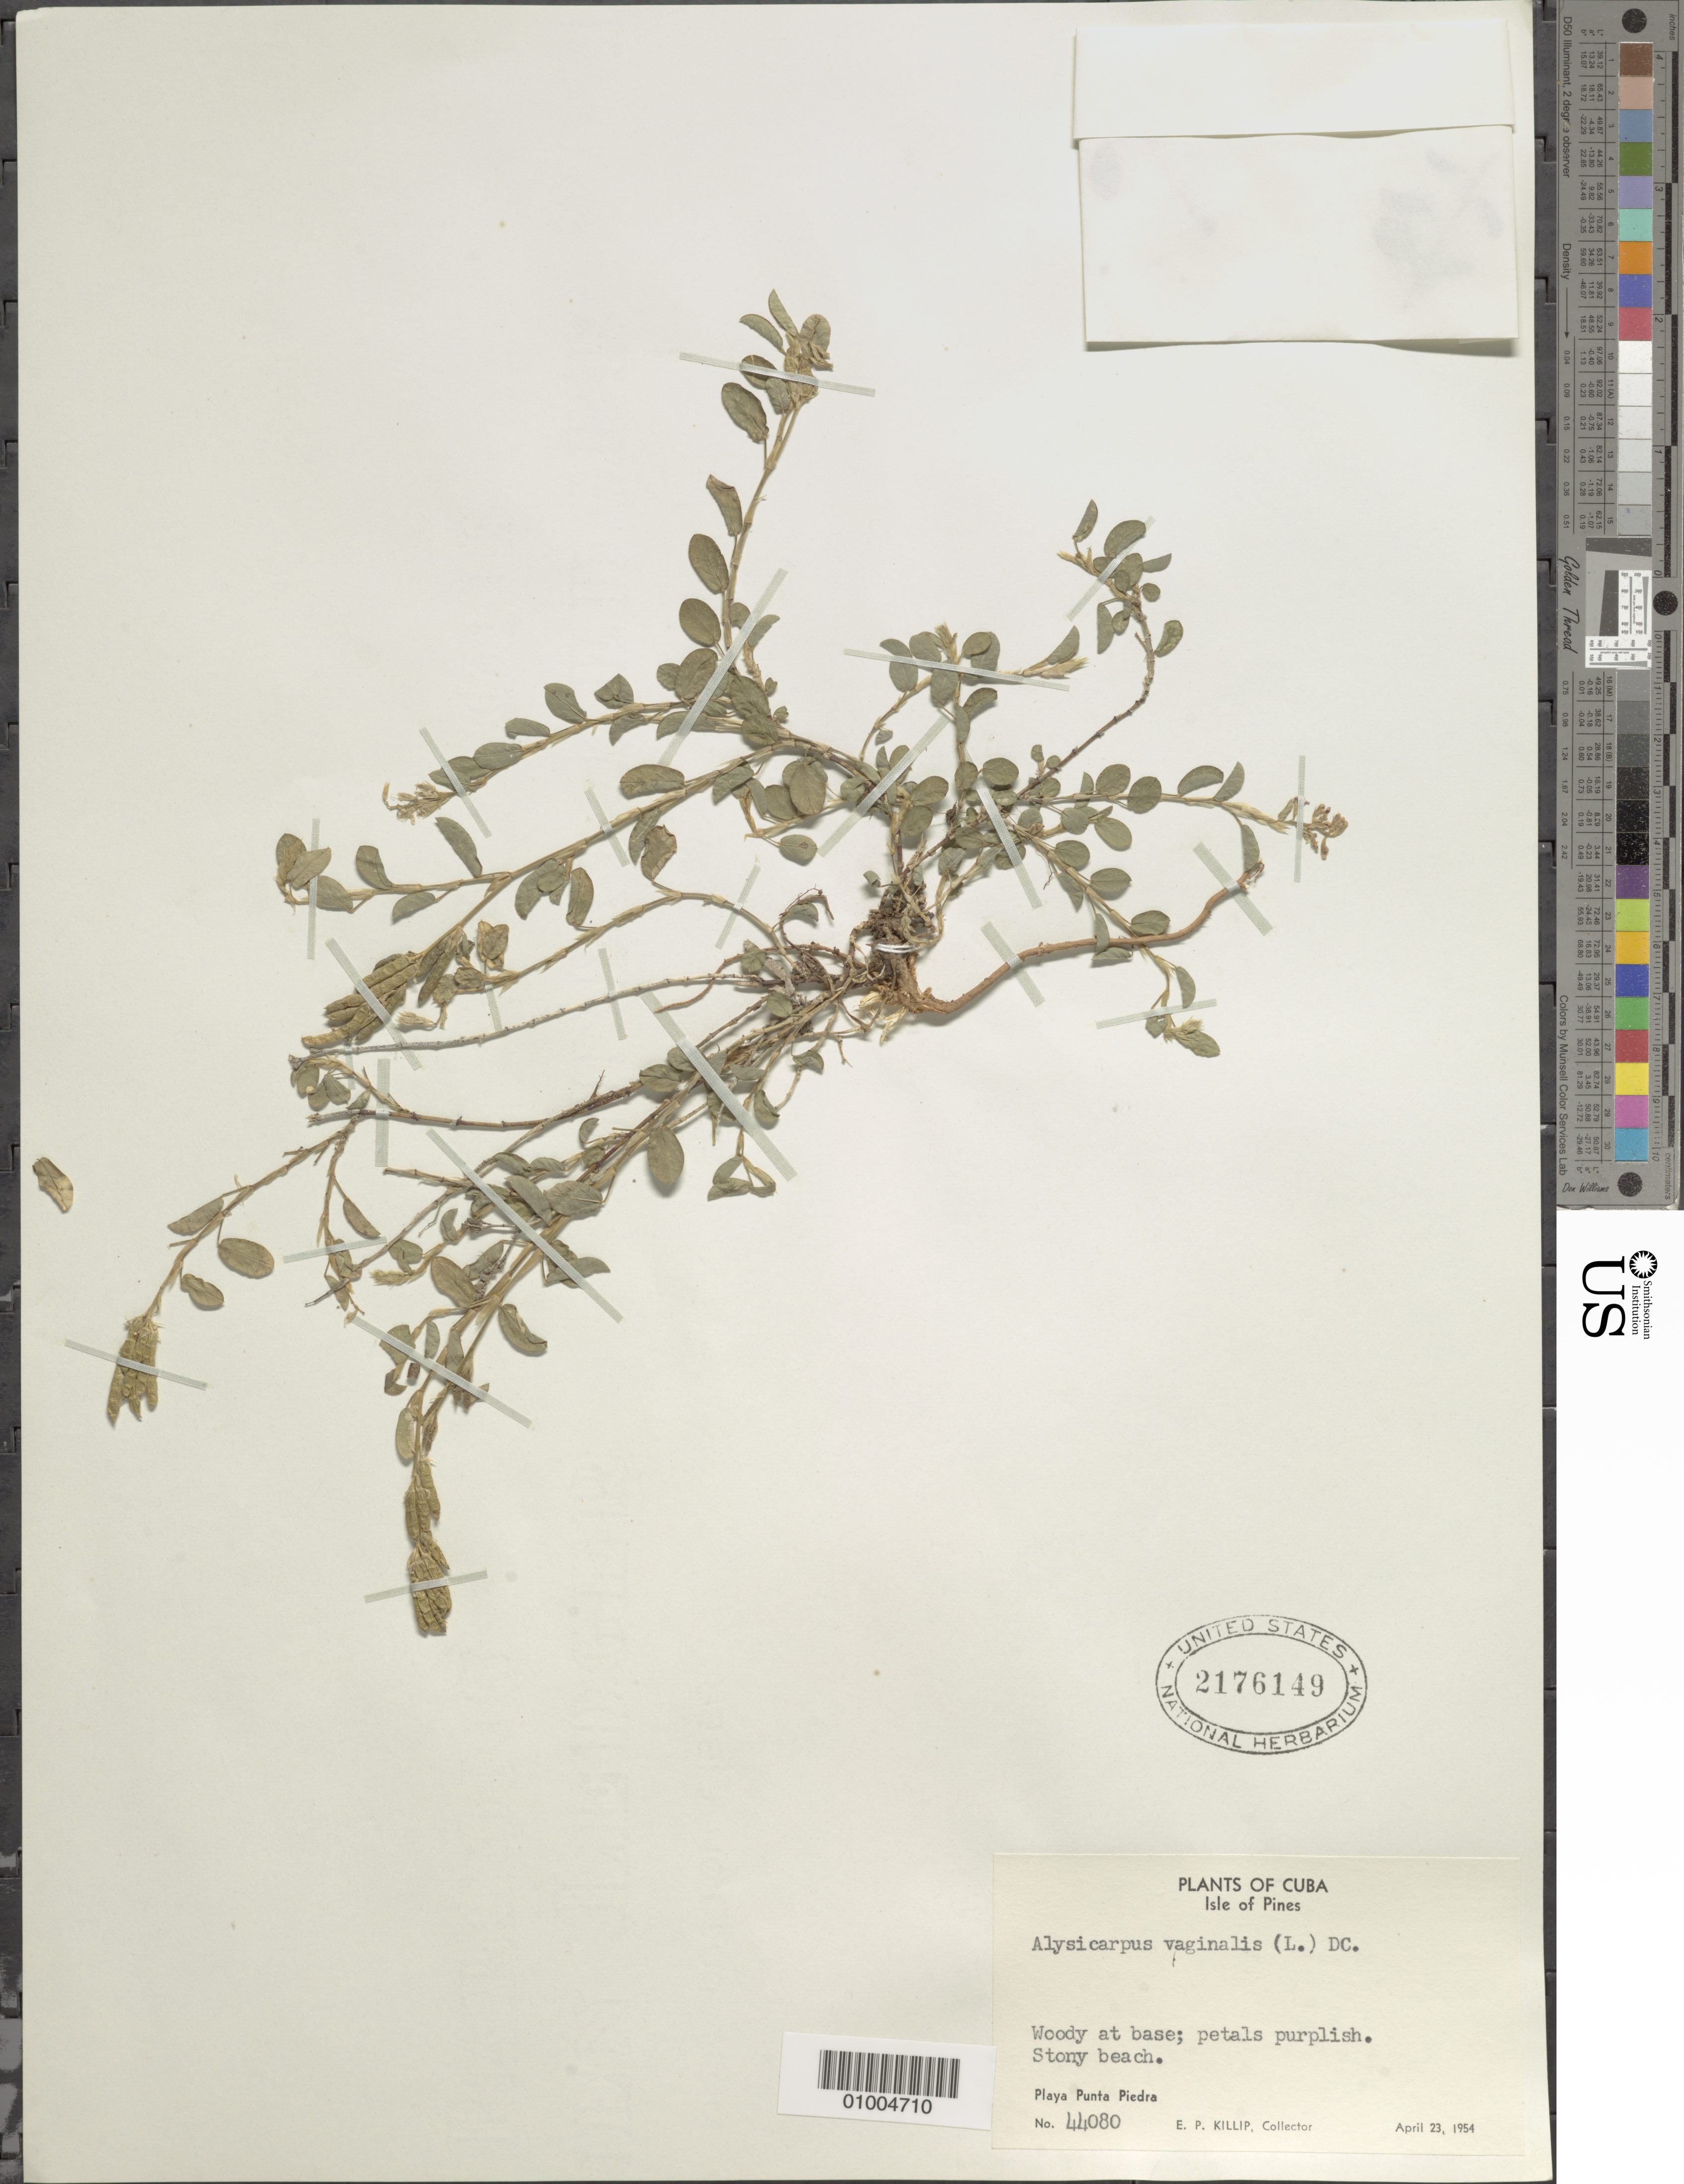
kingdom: Plantae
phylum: Tracheophyta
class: Magnoliopsida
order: Fabales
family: Fabaceae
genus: Alysicarpus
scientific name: Alysicarpus vaginalis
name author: (L.) DC.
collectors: E. P. Killip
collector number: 44080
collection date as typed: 23 Apr 1954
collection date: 1954-04-23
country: Cuba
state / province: Isla de la Juventud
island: Isla de la Juventud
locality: Isle of Pines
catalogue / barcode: US 2176149